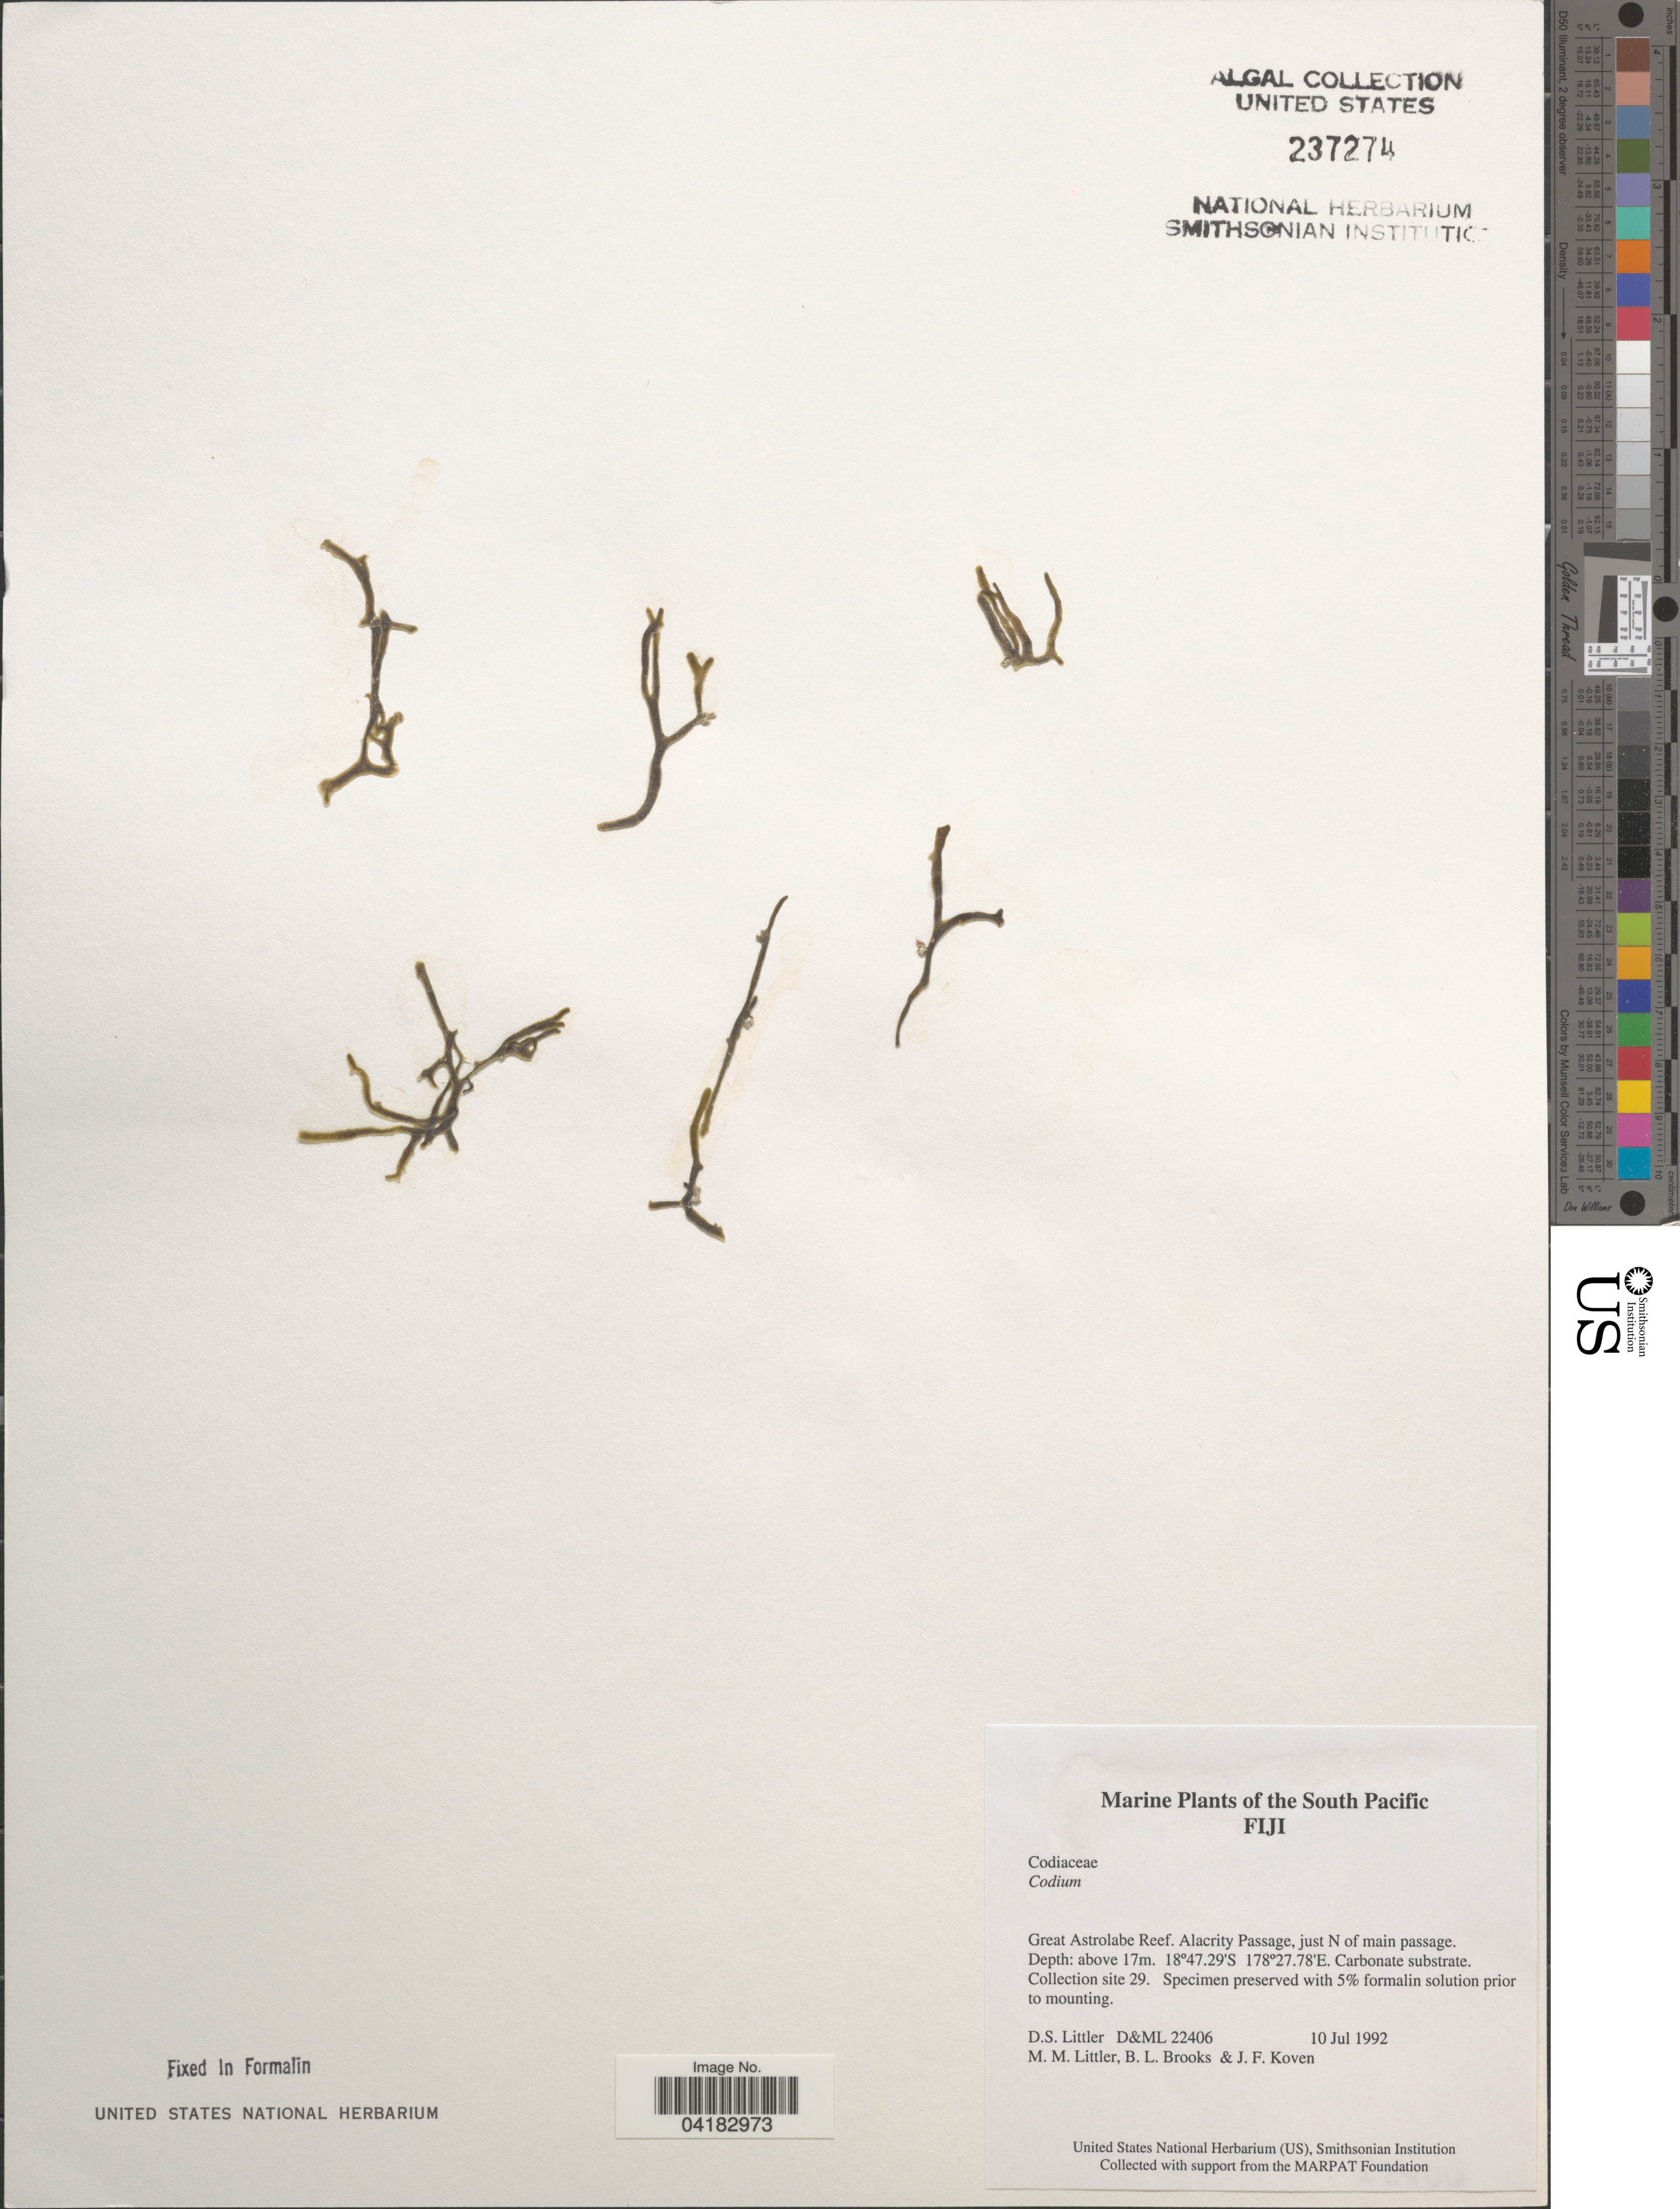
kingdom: Plantae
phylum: Chlorophyta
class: Ulvophyceae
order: Bryopsidales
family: Codiaceae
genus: Codium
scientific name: Codium sp.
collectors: D. S. Littler, B. Brooks & J. Koven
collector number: D&ML22406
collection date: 1992-07-10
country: Fiji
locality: South Pacific. Great Astrolabe Reef. Alacrity Passage, just N of main passage. Collection site 29.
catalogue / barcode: US 237274